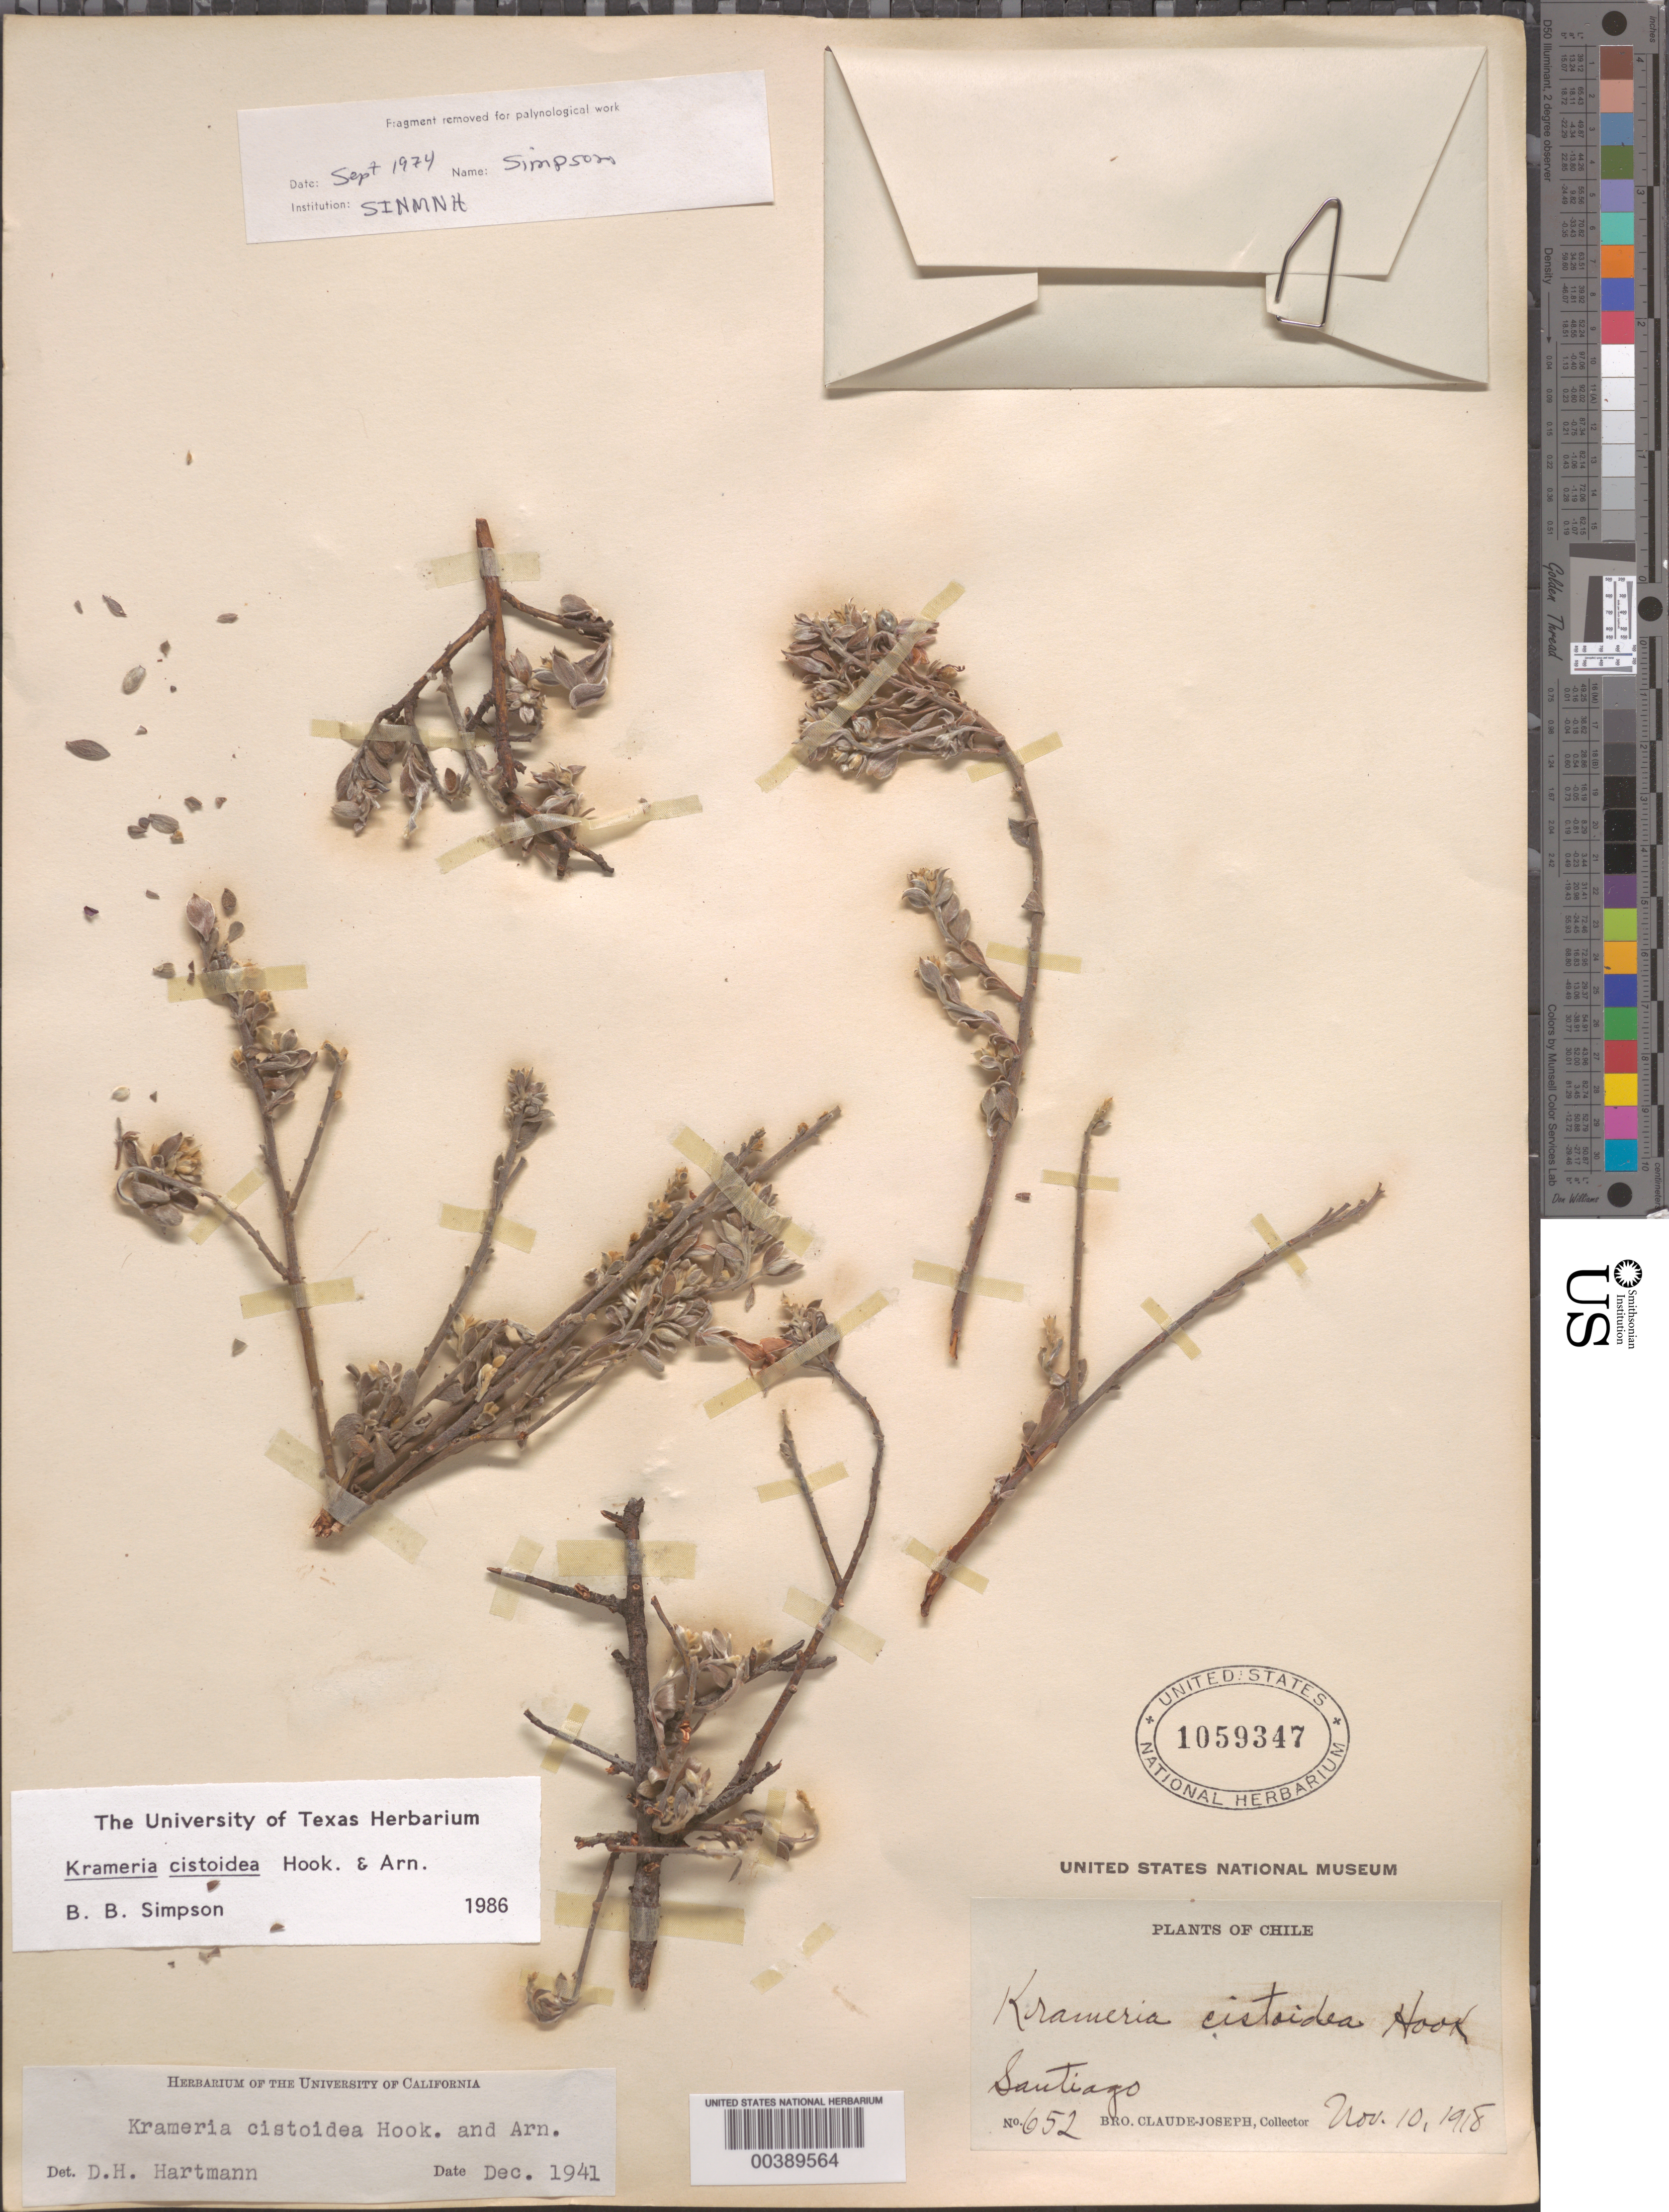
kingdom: Plantae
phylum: Tracheophyta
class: Magnoliopsida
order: Zygophyllales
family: Krameriaceae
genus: Krameria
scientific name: Krameria cistoidea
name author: Hook. & Arn.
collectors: Bro. Claude-Joseph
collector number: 652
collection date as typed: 10 Nov 1918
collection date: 1918-11-10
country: Chile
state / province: Región Metropolitana (RM)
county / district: Santiago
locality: Santiago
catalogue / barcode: US 1059347